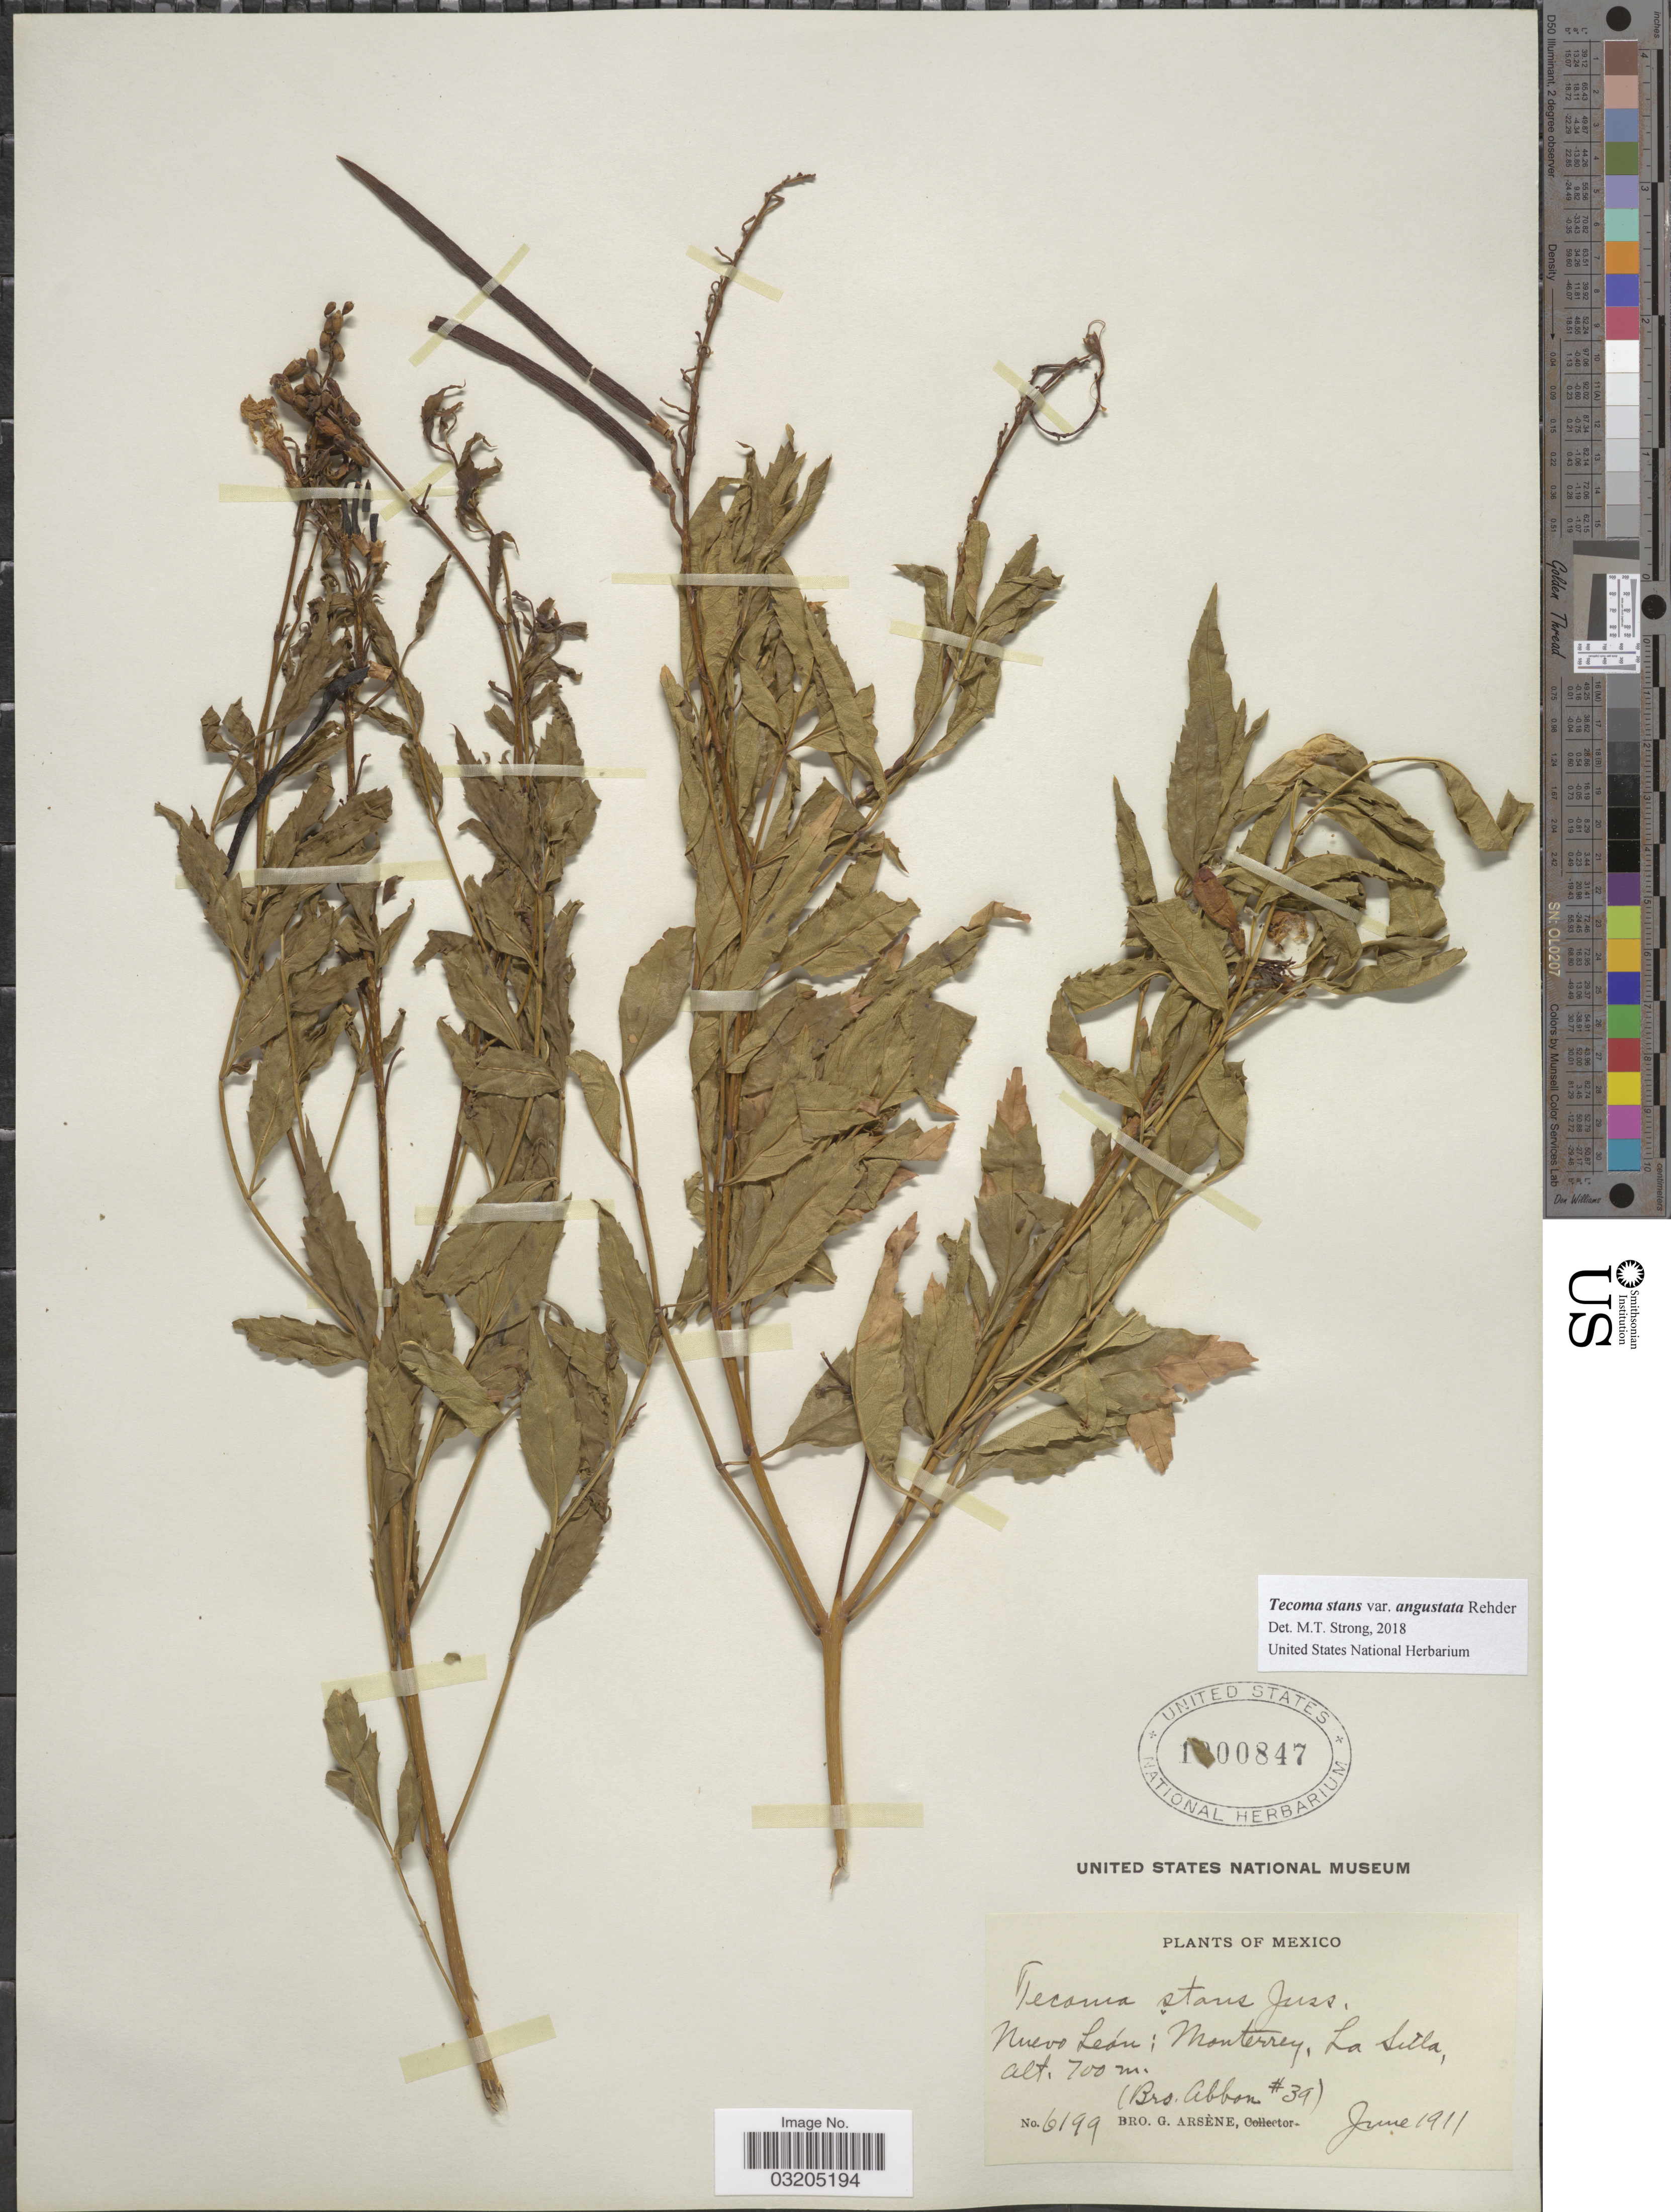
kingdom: Plantae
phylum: Tracheophyta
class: Magnoliopsida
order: Lamiales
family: Bignoniaceae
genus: Tecoma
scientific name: Tecoma stans var. angustata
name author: Rehder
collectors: Bro. G. Arsène & Bro. Abbon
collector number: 6199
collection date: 1911-06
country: Mexico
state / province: Nuevo León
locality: Monterrey, La Silla.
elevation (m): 700